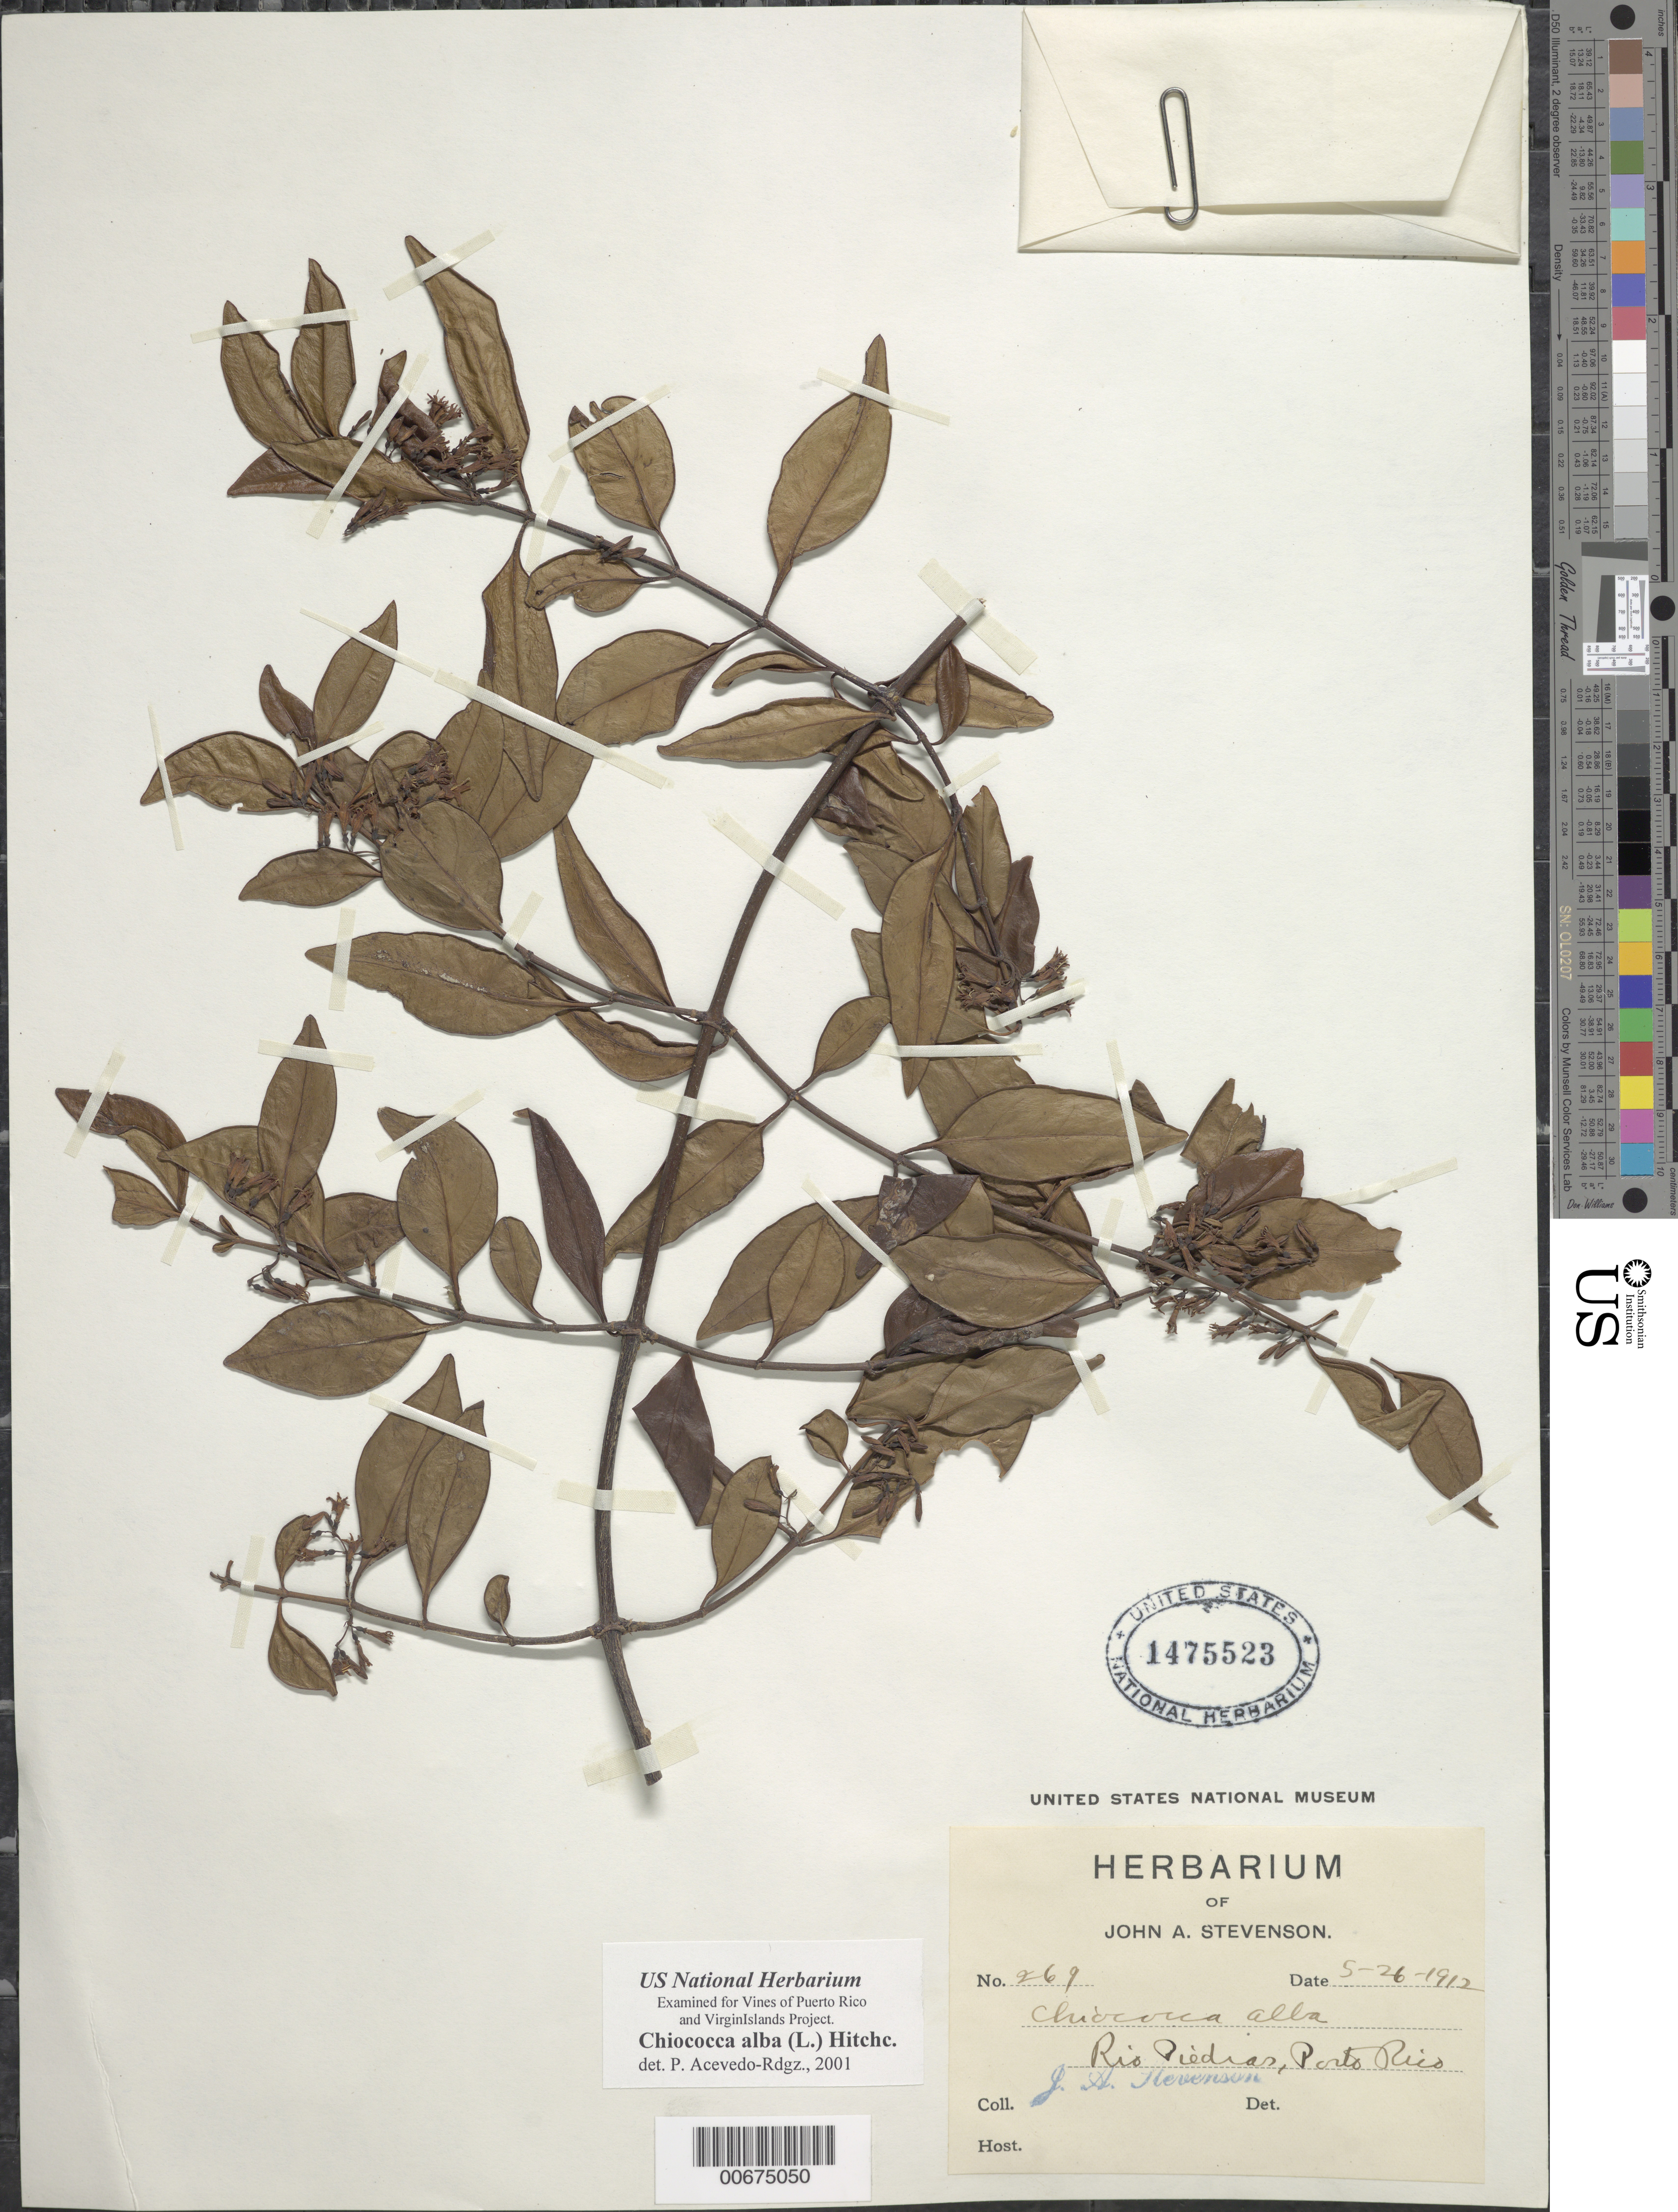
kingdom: Plantae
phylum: Tracheophyta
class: Magnoliopsida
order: Gentianales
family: Rubiaceae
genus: Chiococca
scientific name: Chiococca alba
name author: (L.) Hitchc.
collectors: J. Stevenson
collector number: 269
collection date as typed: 26 May 1912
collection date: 1912-05-26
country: Puerto Rico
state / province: San Juan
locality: Rio Piedras.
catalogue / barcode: US 1475523